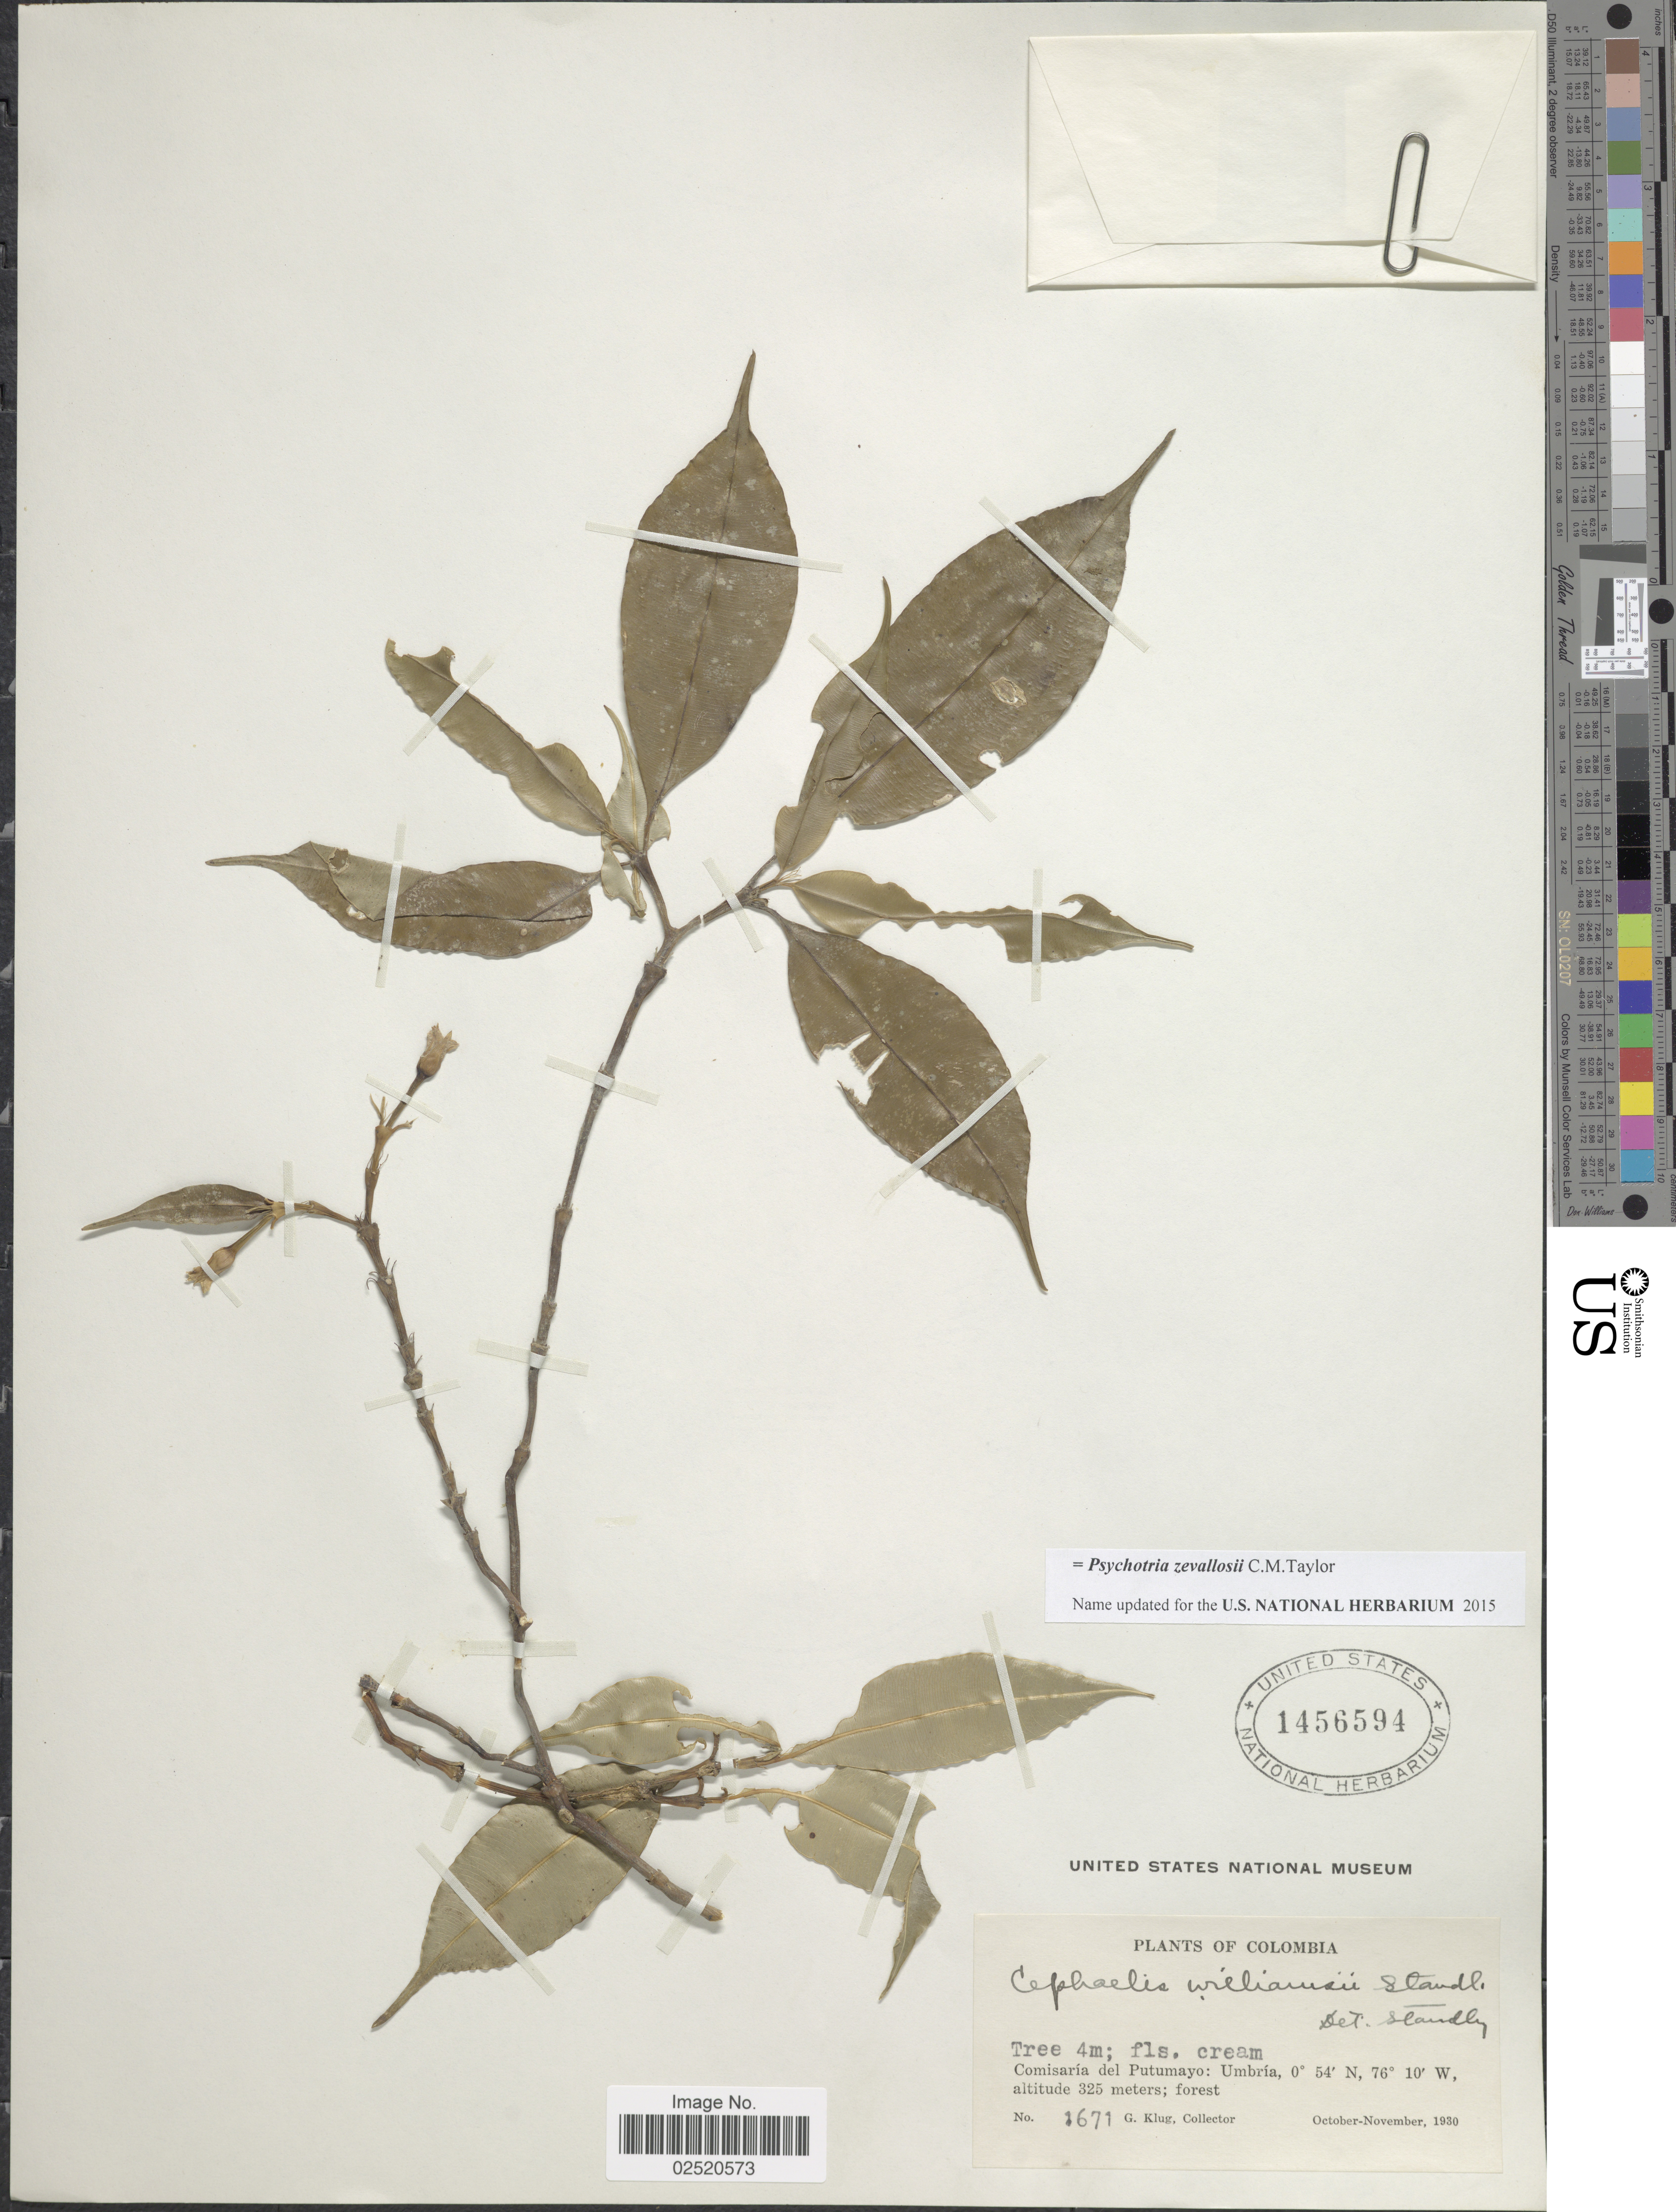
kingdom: Plantae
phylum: Tracheophyta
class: Magnoliopsida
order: Gentianales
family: Rubiaceae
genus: Psychotria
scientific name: Psychotria zevallosii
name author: C.M. Taylor in Brako & Zarucchi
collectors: G. Klug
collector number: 1671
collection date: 1930-10/1930-11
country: Colombia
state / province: Putumayo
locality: Umbría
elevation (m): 325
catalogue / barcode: US 1456594